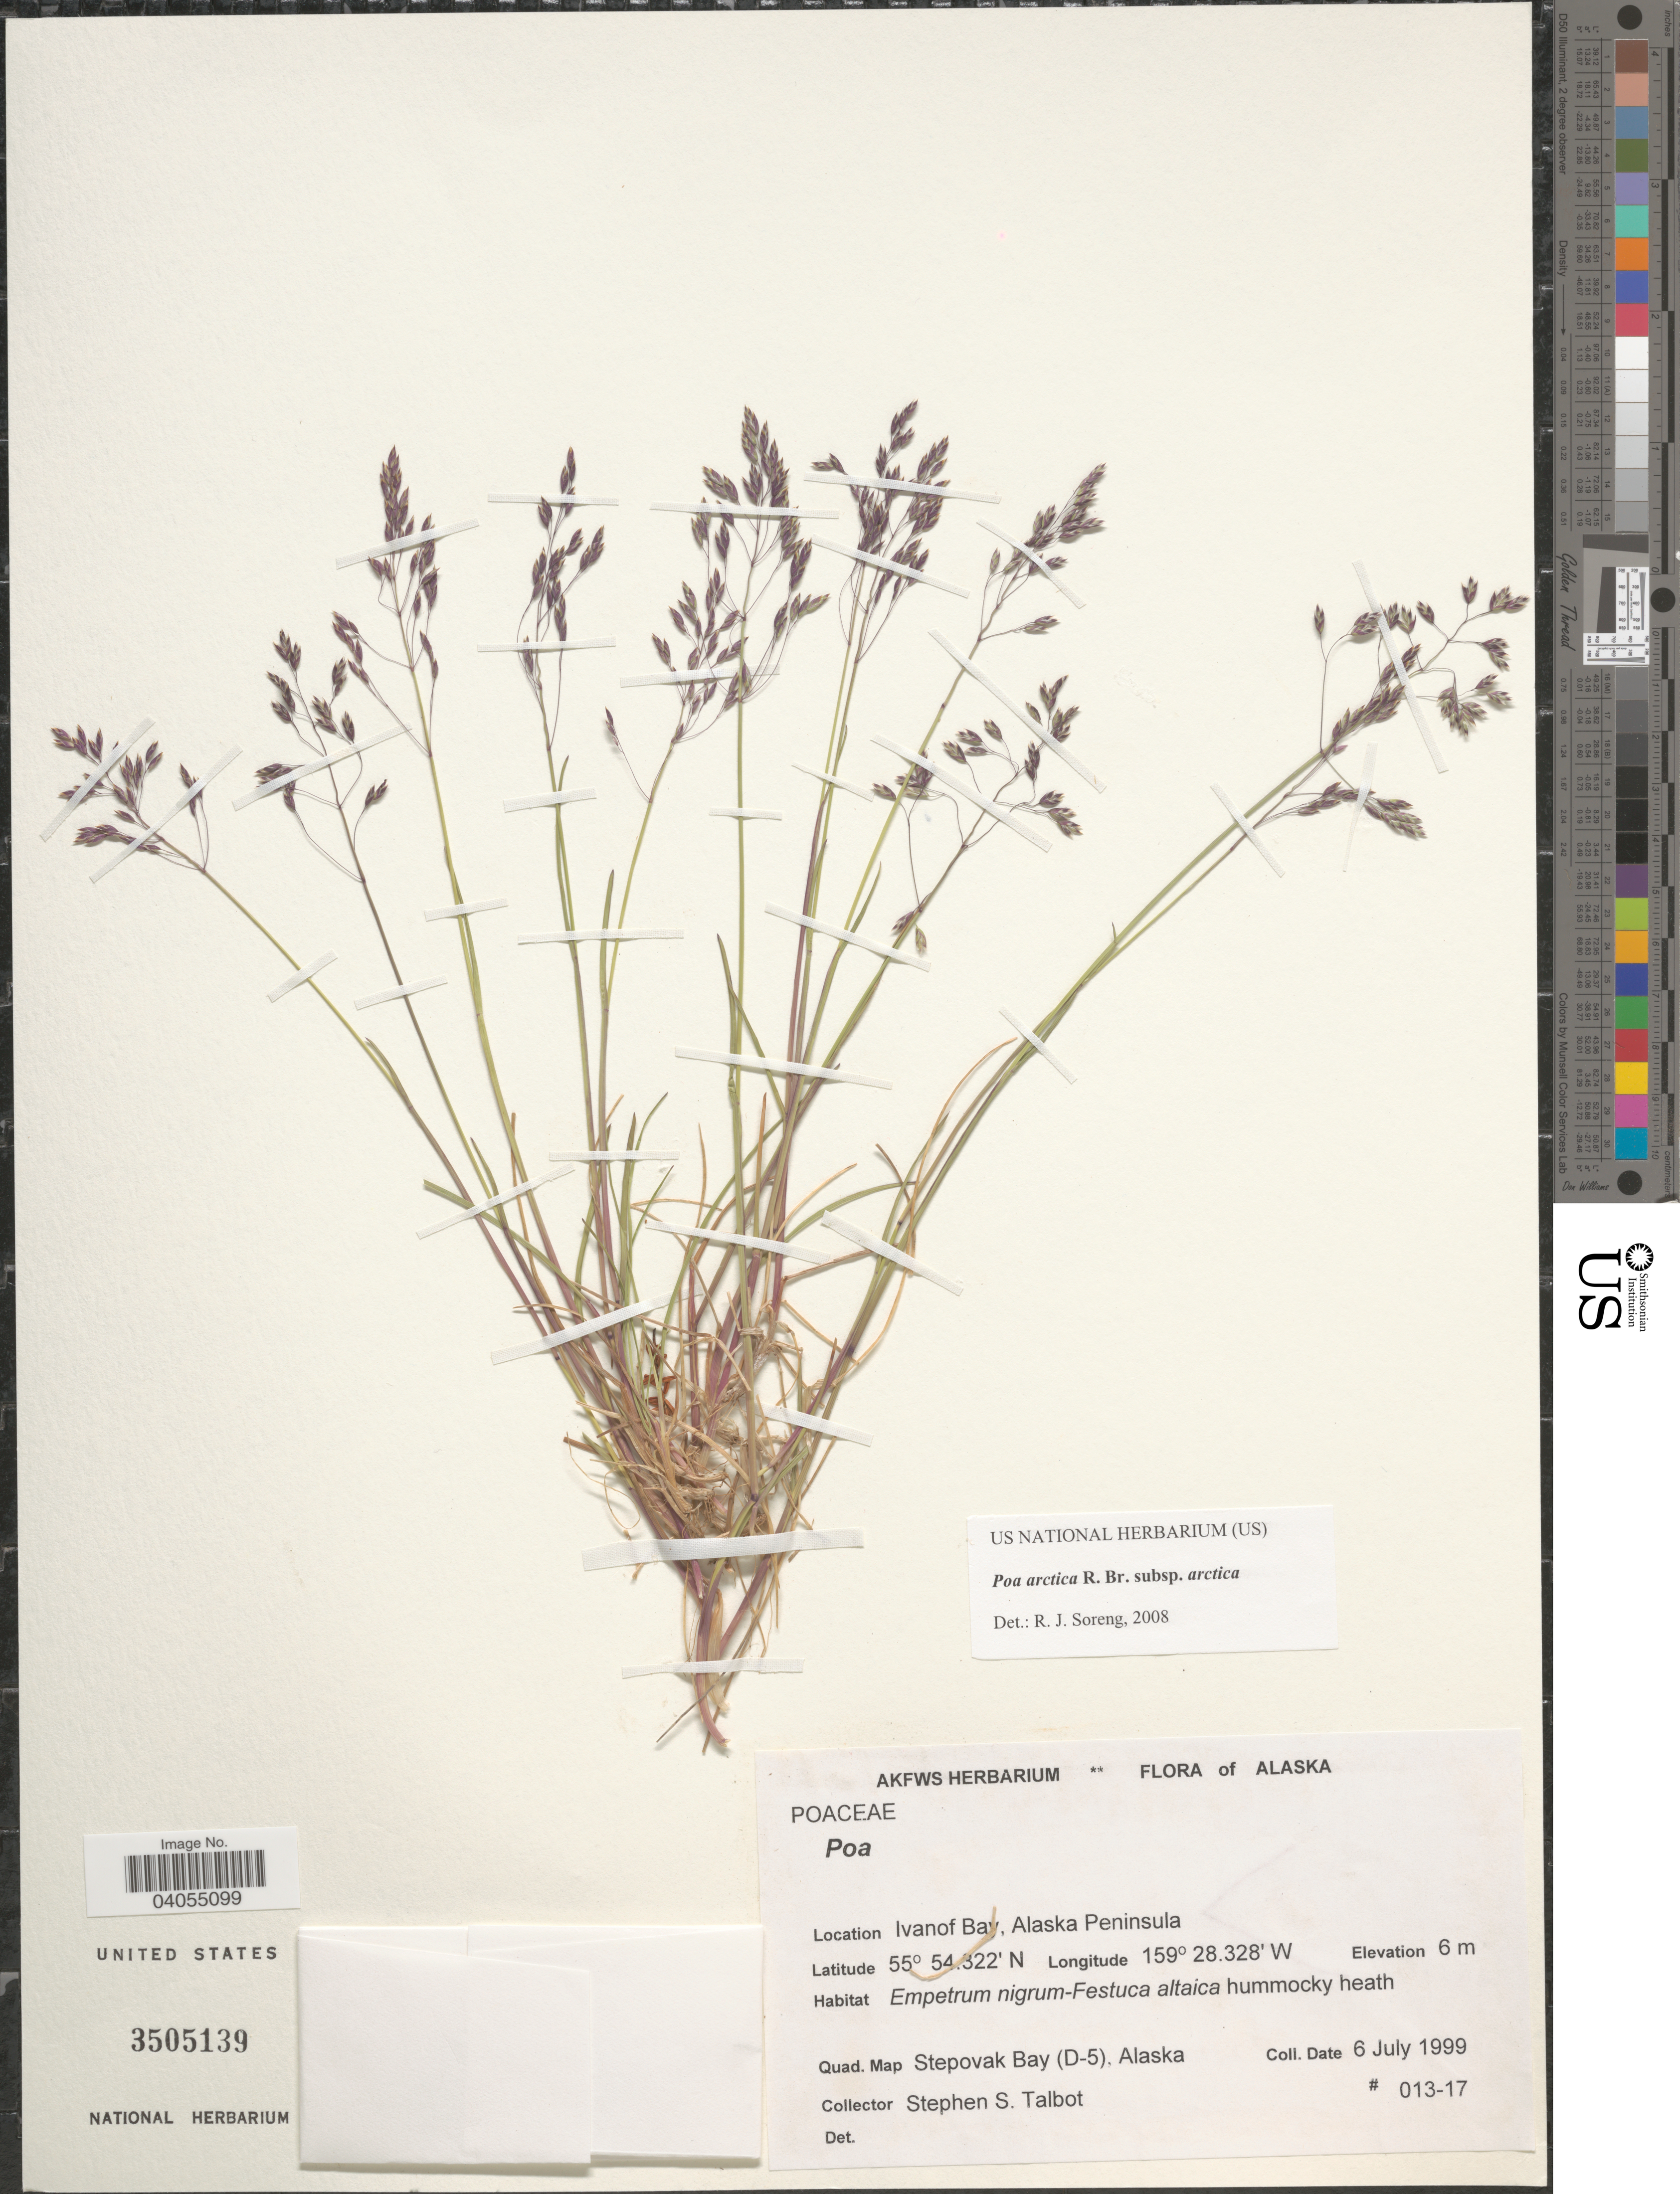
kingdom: Plantae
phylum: Tracheophyta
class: Liliopsida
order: Poales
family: Poaceae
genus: Poa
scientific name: Poa arctica subsp. arctica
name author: R. Br.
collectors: S. S. Talbot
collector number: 013-17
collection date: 1999-07-06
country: United States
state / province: Alaska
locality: Ivanof Bay, Alaska Peninsula. Quad. Map Stepovak Bay (D-5).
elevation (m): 6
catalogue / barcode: US 3505139